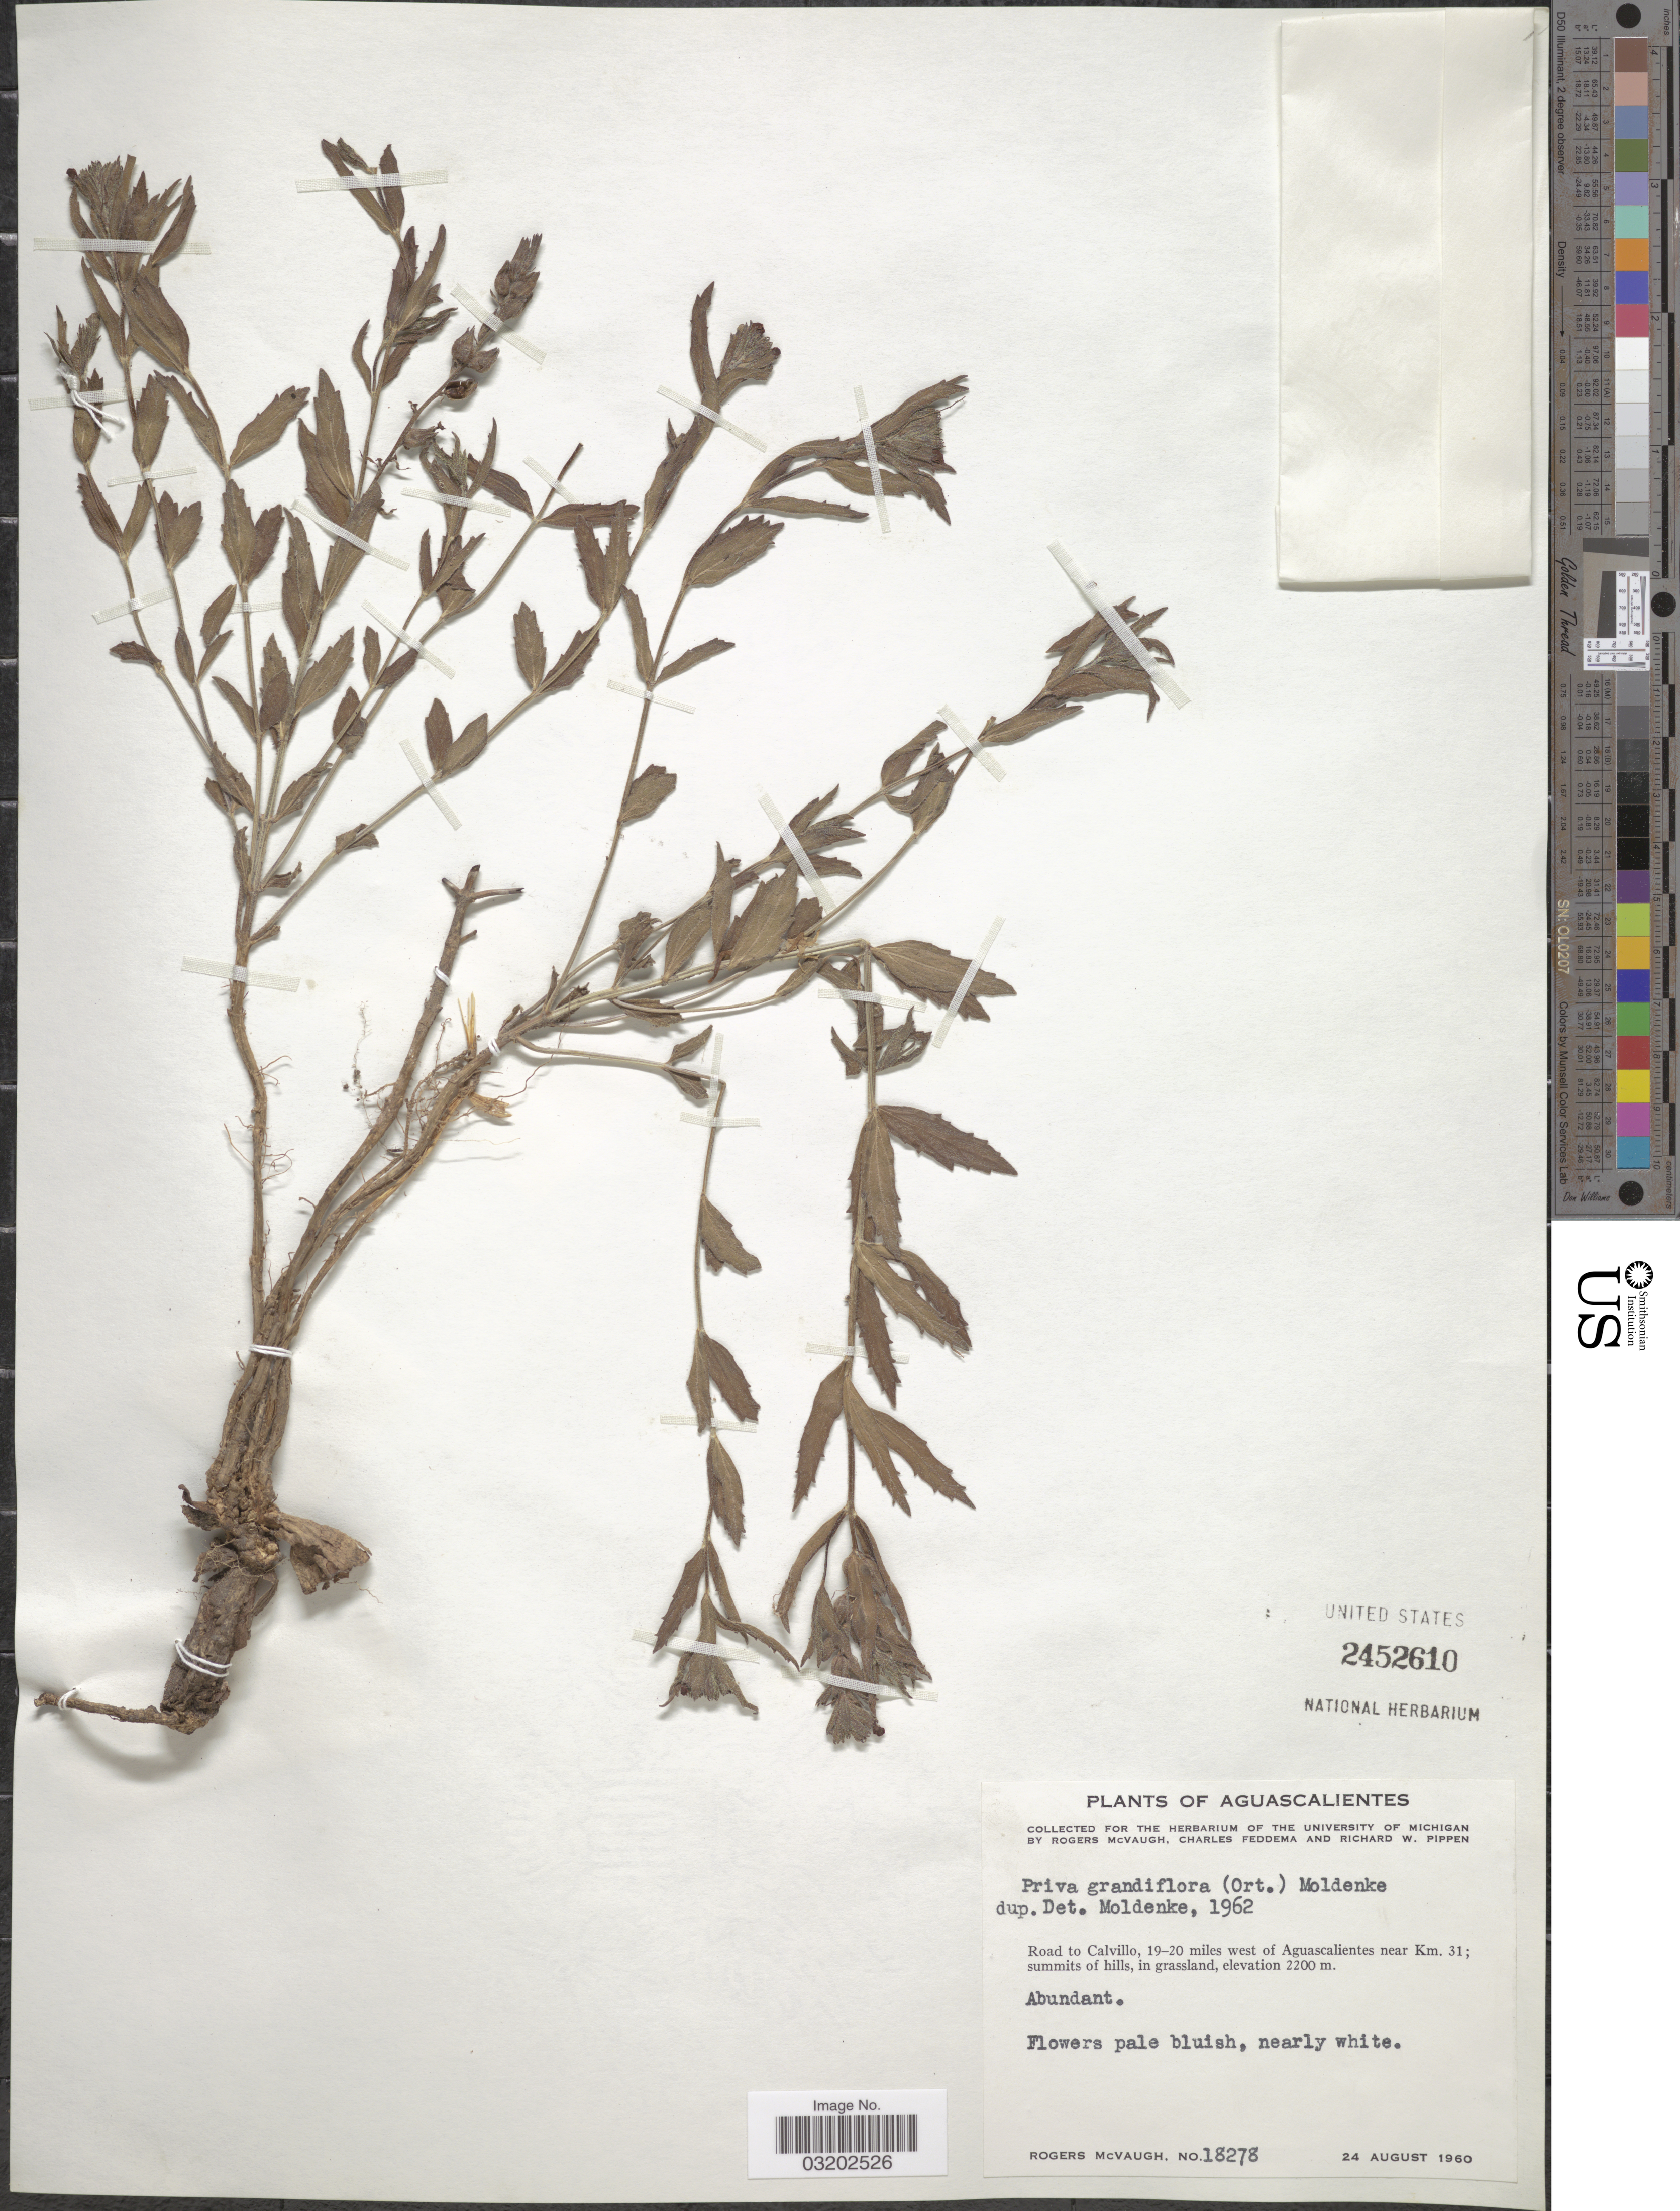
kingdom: Plantae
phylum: Tracheophyta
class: Magnoliopsida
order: Lamiales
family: Verbenaceae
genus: Priva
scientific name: Priva grandiflora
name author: Moldenke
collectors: R. McVaugh, C. Feddema & R. W. Pippen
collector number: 18278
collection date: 1960-08-24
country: Mexico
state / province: Aguascalientes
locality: Road to Calvillo, 19-20 miles west of Aguascalientes near Km. 31.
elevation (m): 2200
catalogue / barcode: US 2452610